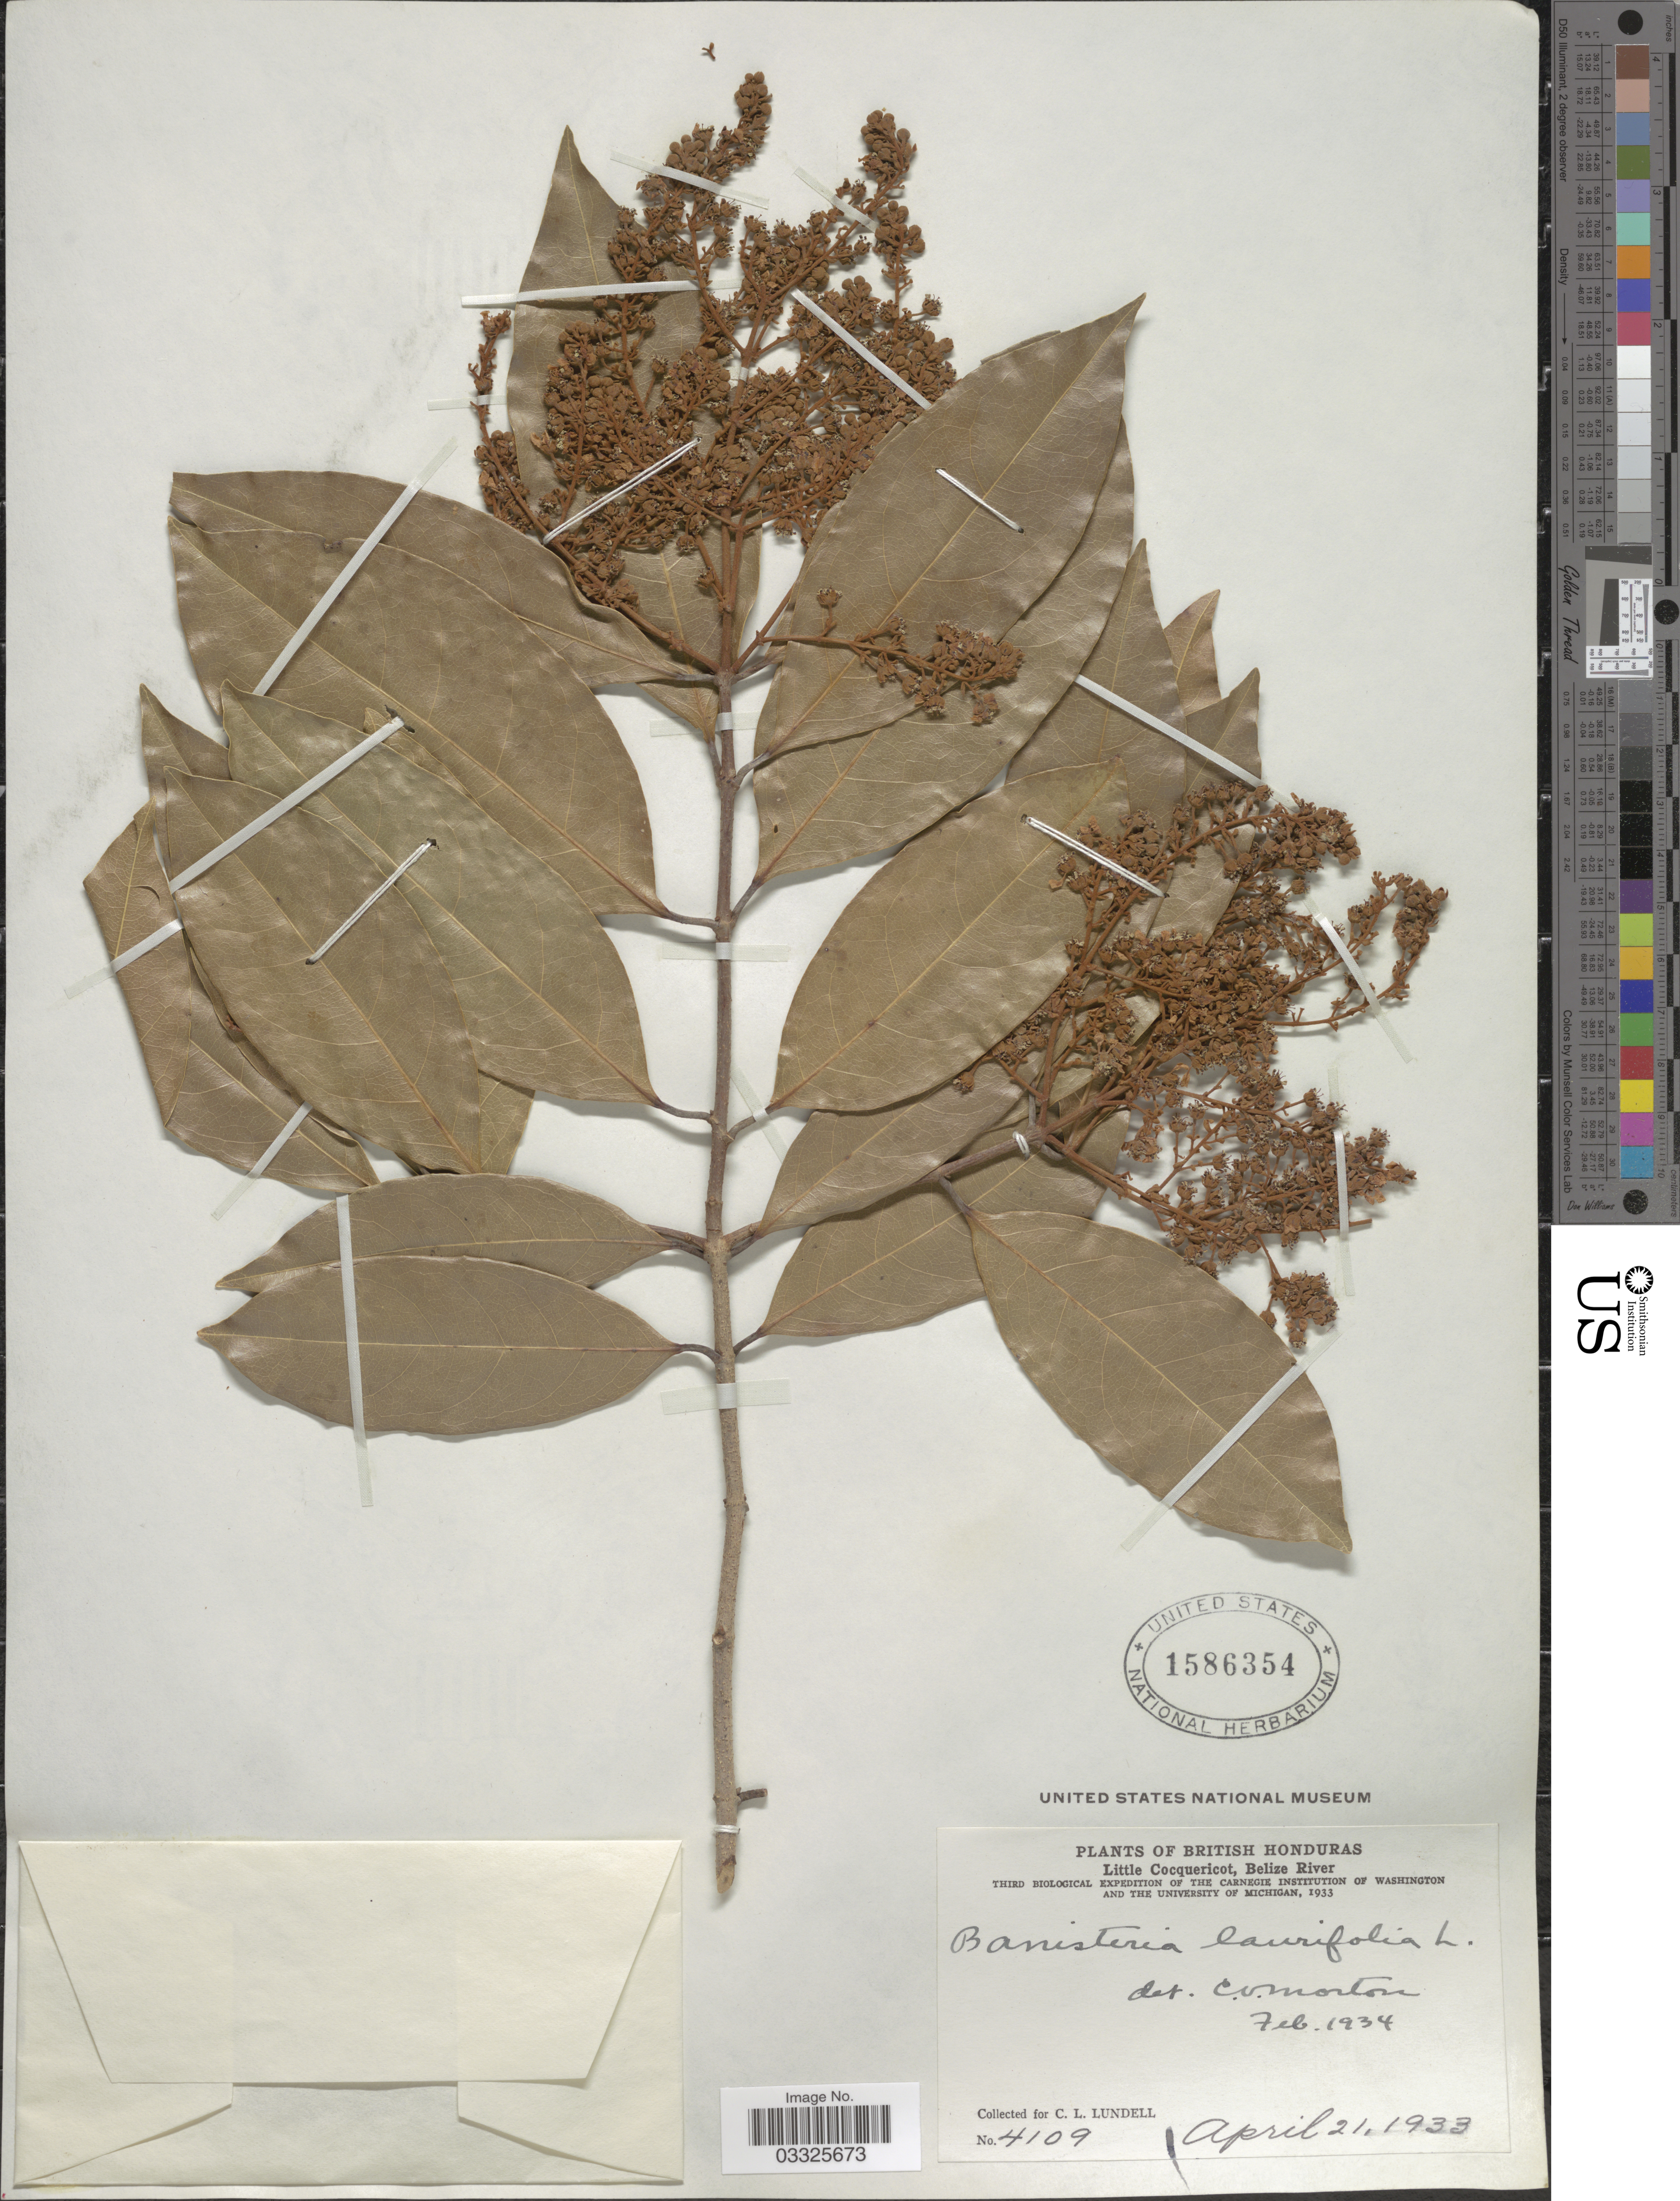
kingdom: Plantae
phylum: Tracheophyta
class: Magnoliopsida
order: Malpighiales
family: Malpighiaceae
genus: Heteropterys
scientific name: Heteropterys laurifolia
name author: (L.) A. Juss.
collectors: C. L. Lundell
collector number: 4109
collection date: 1933-04-21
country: Belize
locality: British Honduras. Little Cocquericot, Belize River.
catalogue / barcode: US 1586354